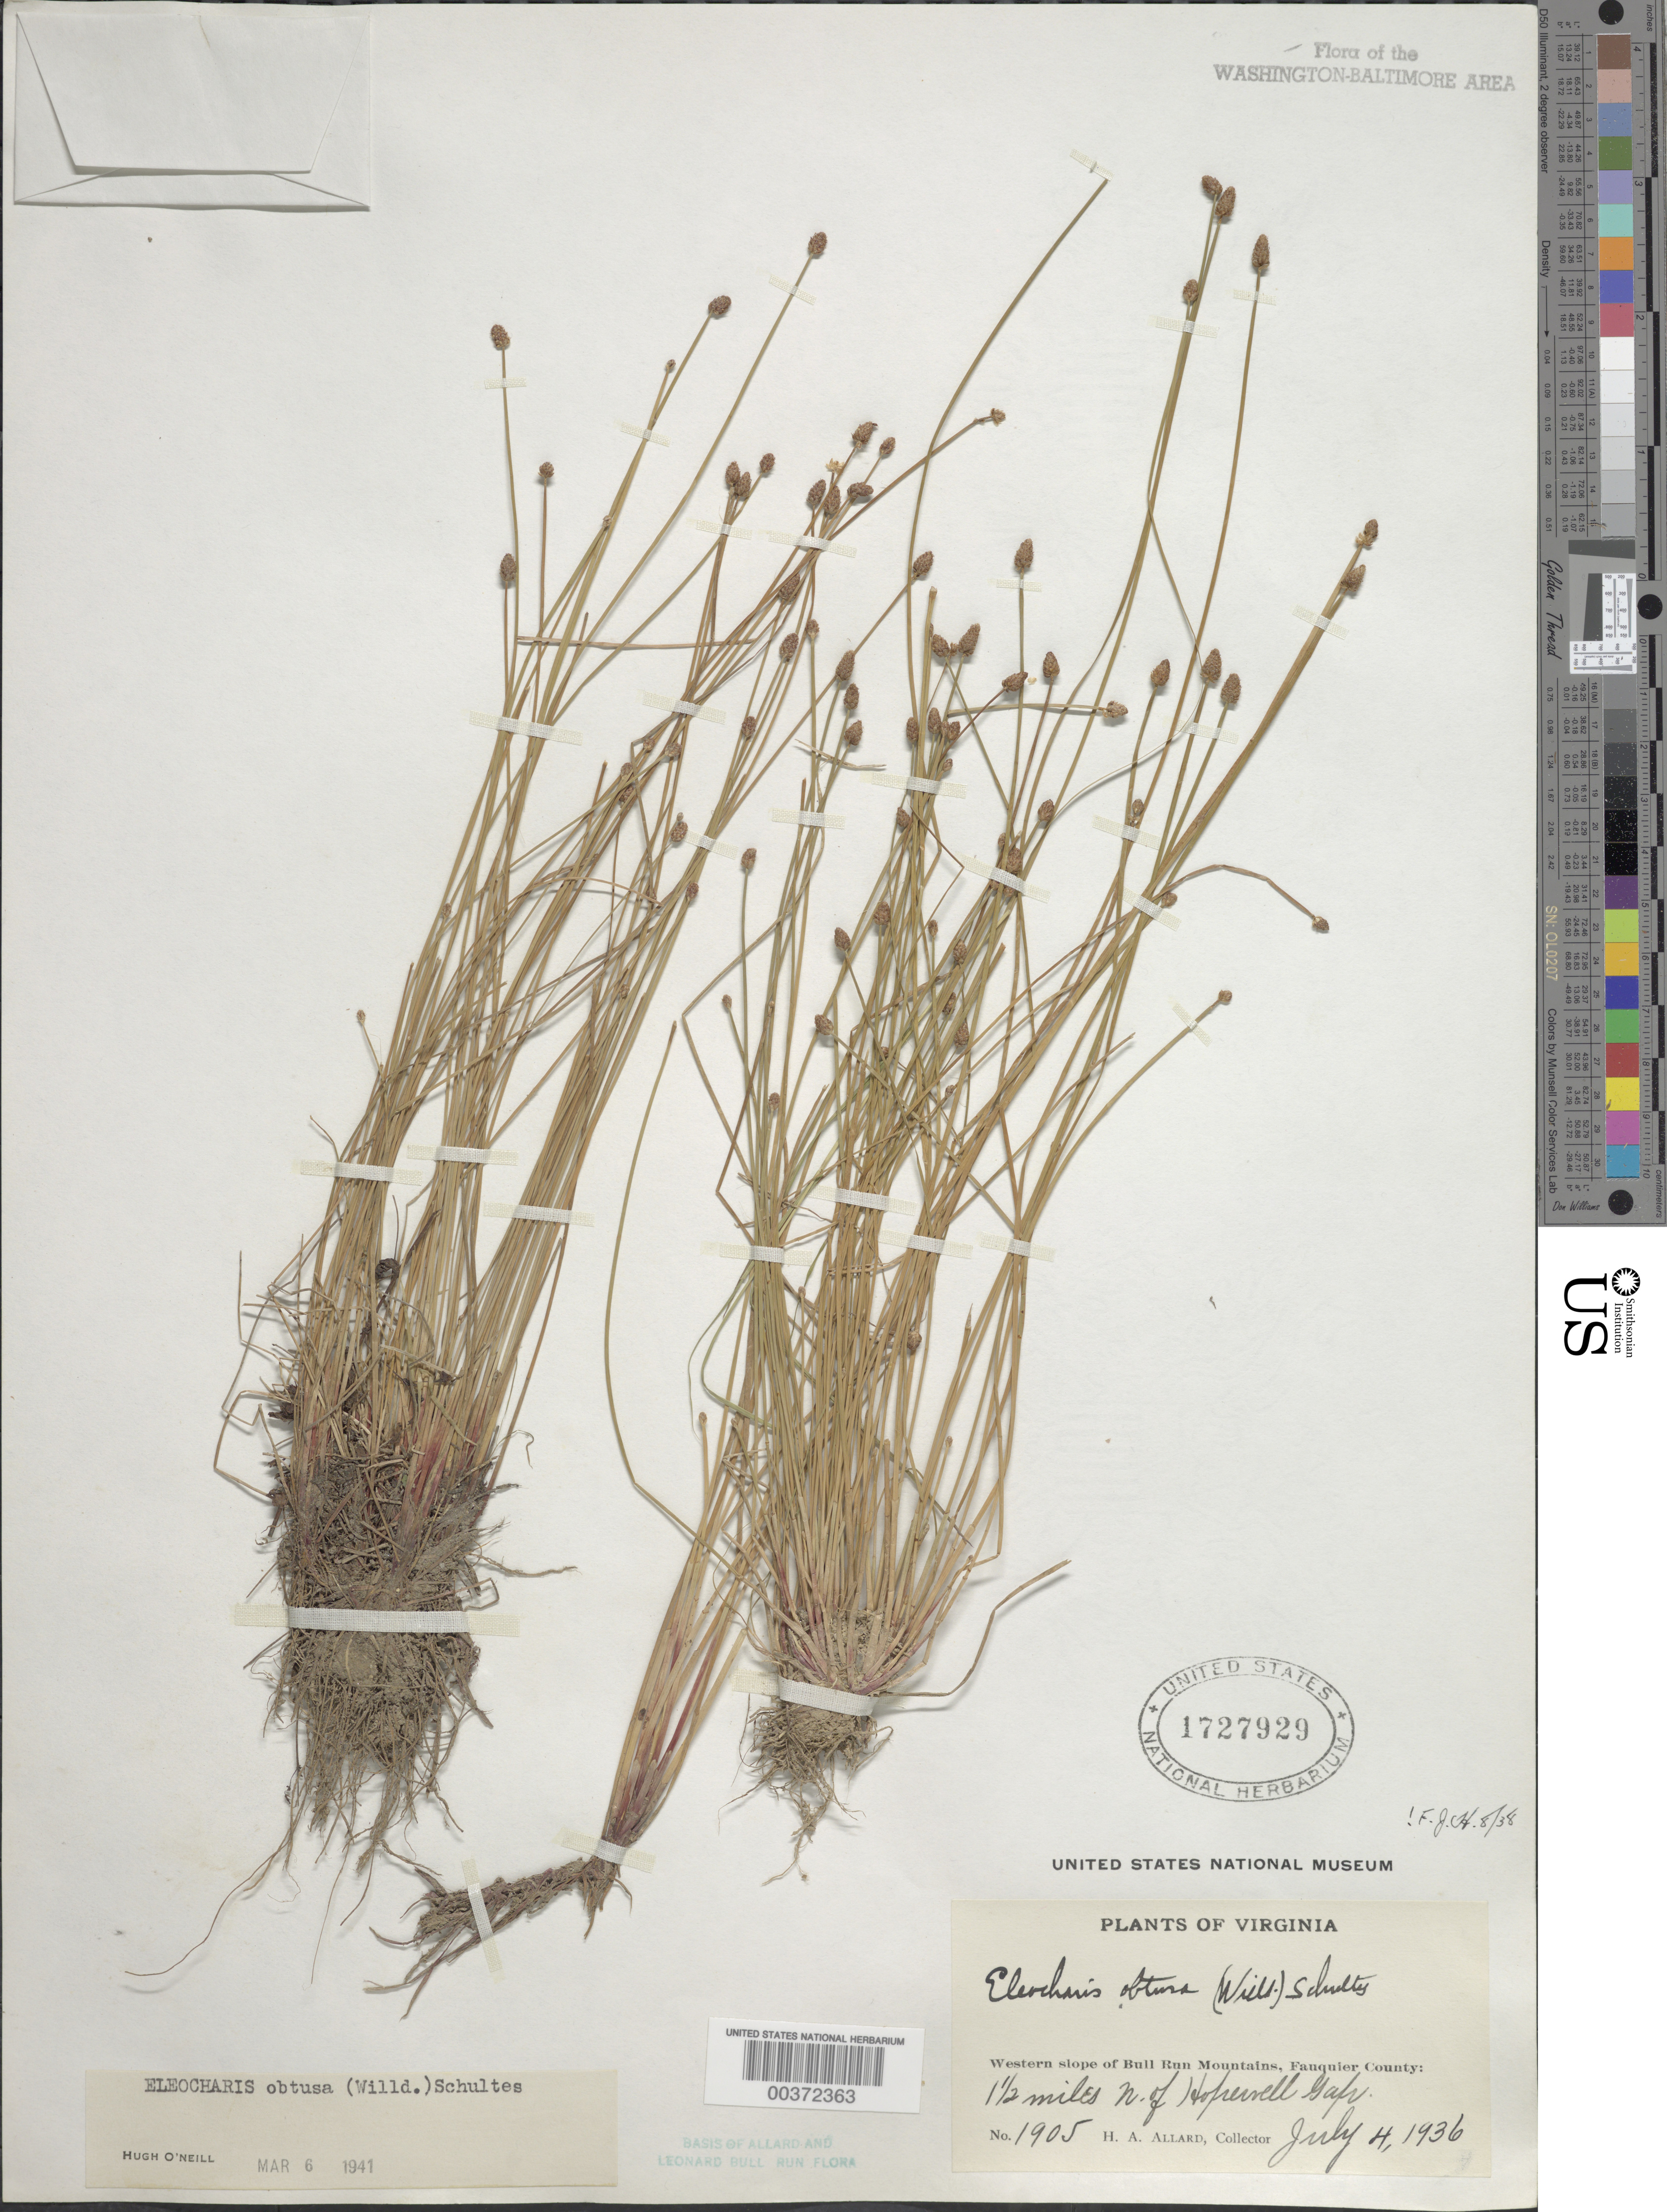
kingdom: Plantae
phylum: Tracheophyta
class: Liliopsida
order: Poales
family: Cyperaceae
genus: Eleocharis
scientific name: Eleocharis obtusa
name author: (Willd.) Schult.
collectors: H. A. Allard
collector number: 1905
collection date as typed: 04 Jul 1936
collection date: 1936-07-04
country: United States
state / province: Virginia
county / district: Fauquier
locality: North of Hopewell Gap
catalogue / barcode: US 1727929